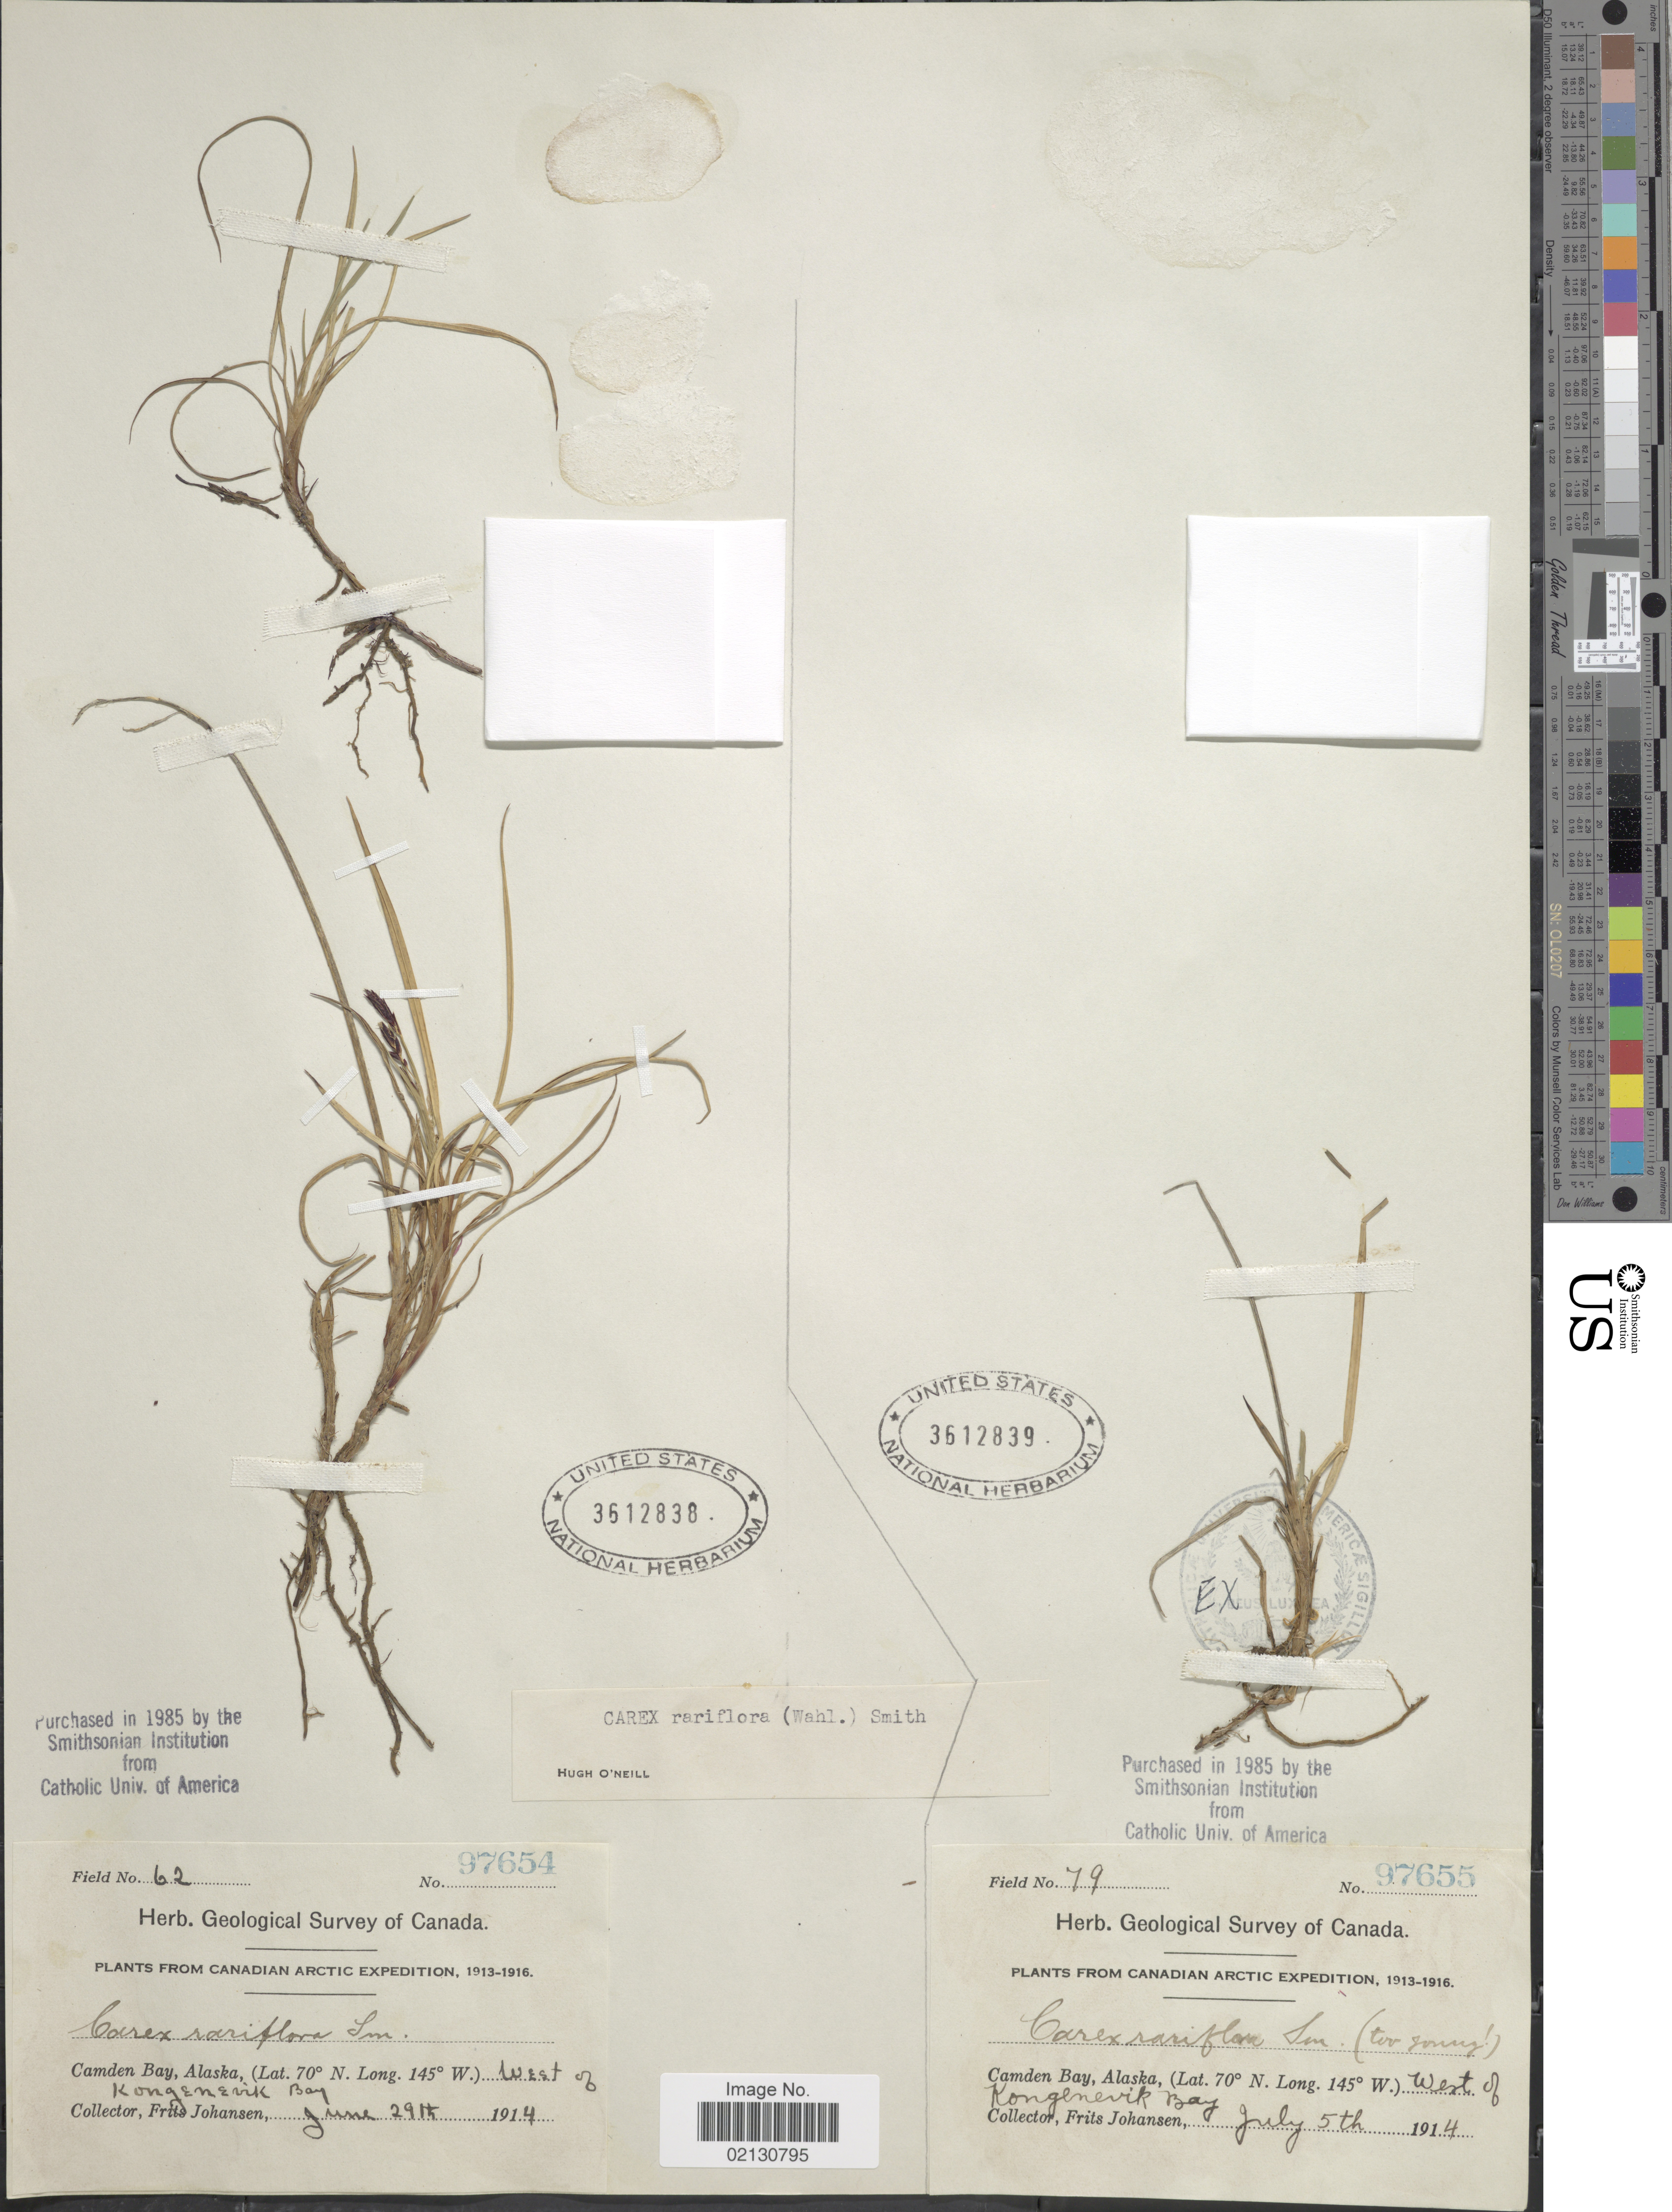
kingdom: Plantae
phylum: Tracheophyta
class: Liliopsida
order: Poales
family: Cyperaceae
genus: Carex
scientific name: Carex rariflora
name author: (Wahlenb.) Sm.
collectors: F. Johansen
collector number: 62/97654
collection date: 1914-06-29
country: United States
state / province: Alaska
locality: Canadian Arctic. Camden Bay. West of Kongenevik Bay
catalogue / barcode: US 3612838-2